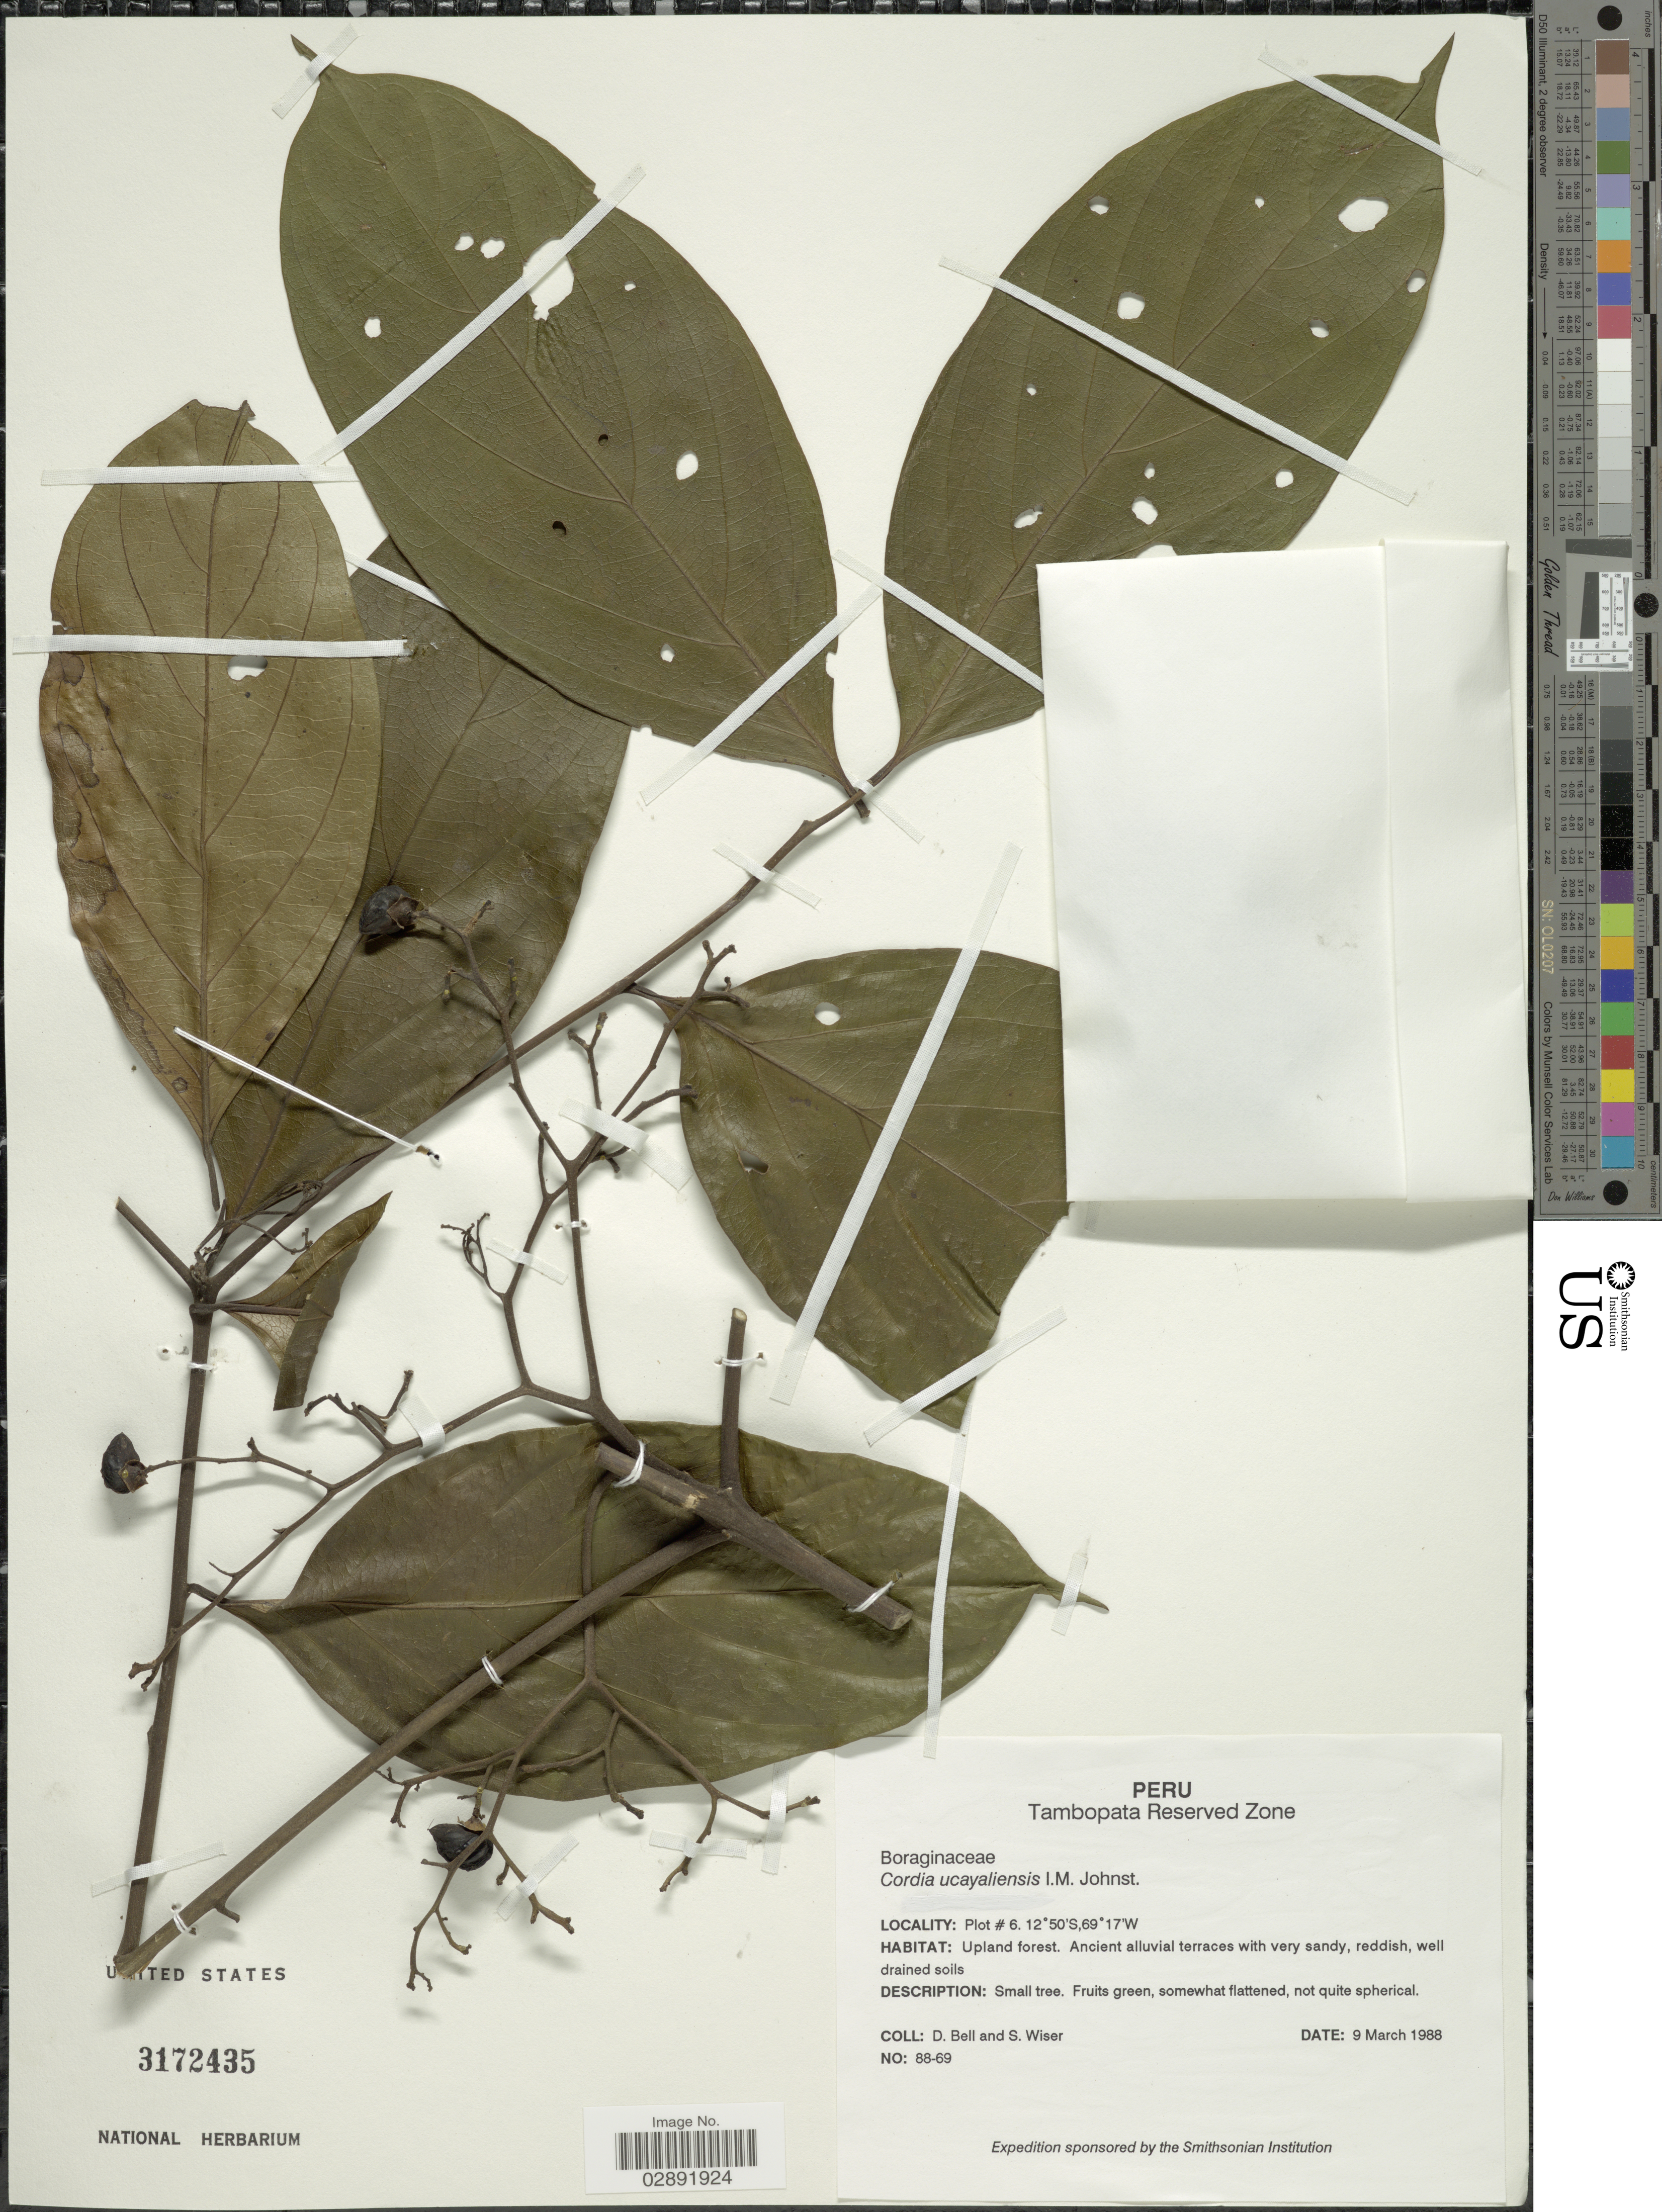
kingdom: Plantae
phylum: Tracheophyta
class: Magnoliopsida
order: Boraginales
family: Cordiaceae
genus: Cordia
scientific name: Cordia ucayaliensis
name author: I.M. Johnst.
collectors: D. A. Bell & S. Wiser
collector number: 88-69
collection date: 1988-03-09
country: Peru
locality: Tambopata Reserved Zone, Plot #6.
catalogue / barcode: US 3172435